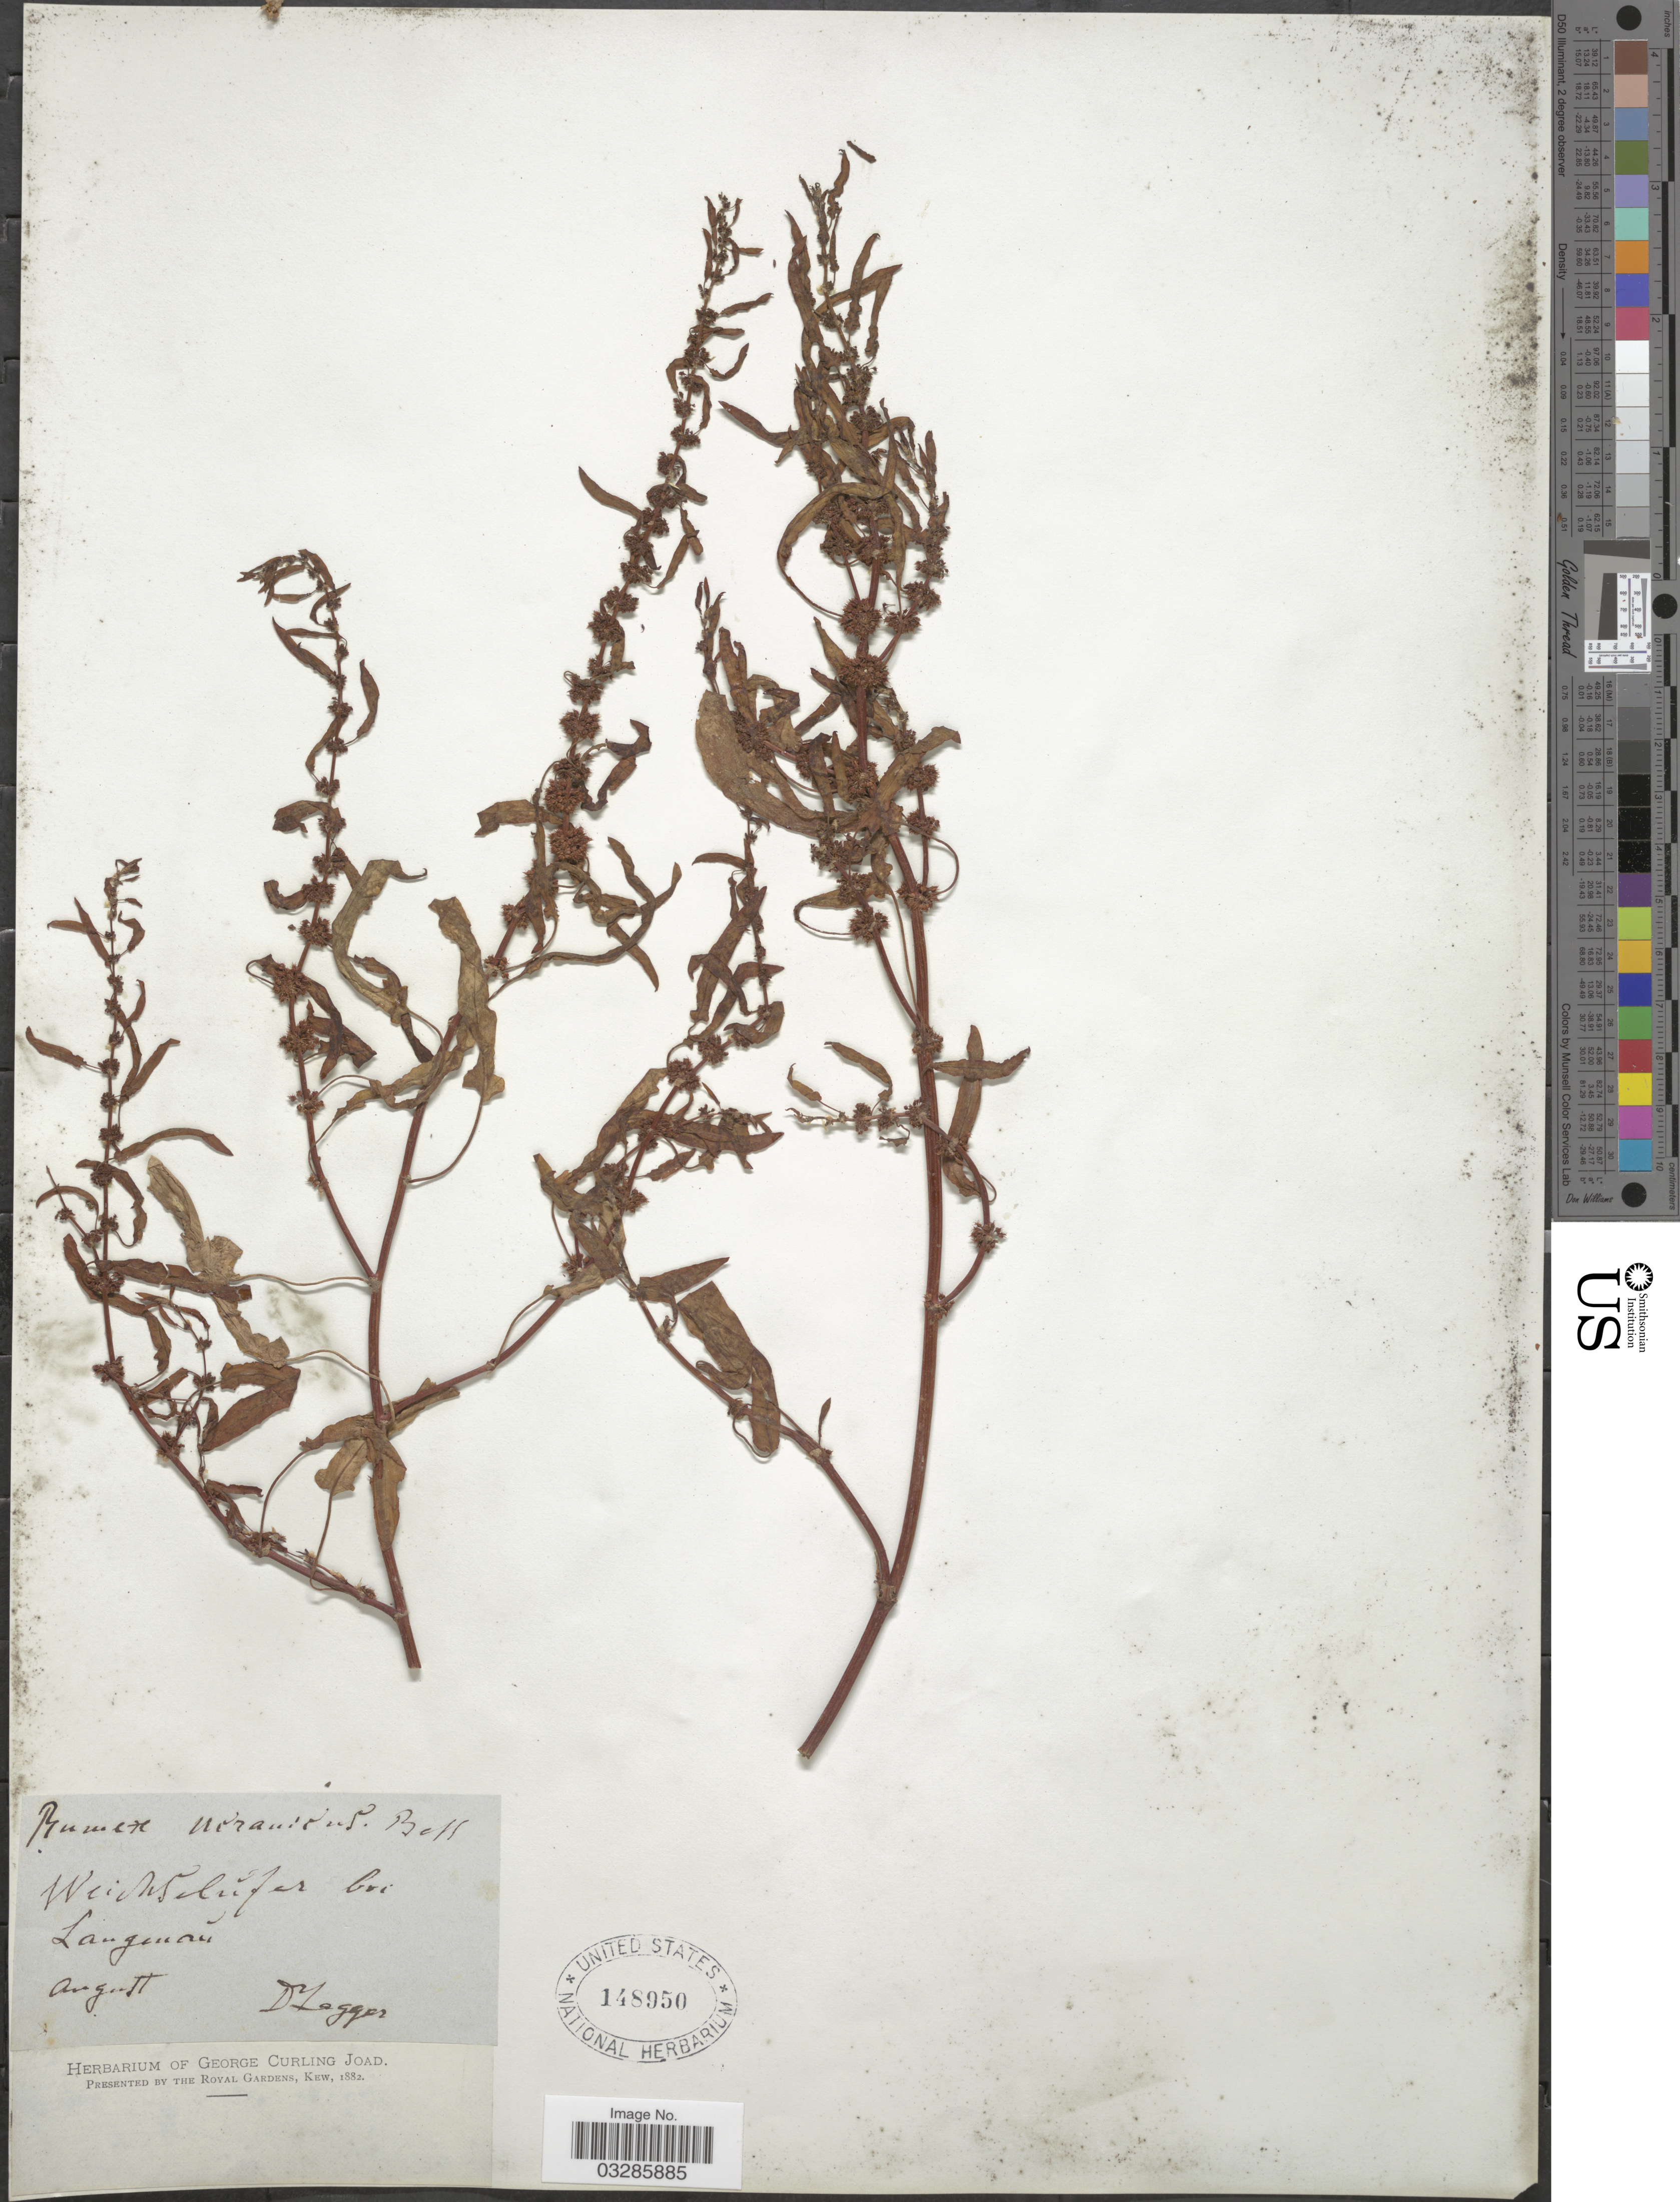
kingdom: Plantae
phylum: Tracheophyta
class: Magnoliopsida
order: Caryophyllales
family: Polygonaceae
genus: Rumex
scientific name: Rumex ucranicus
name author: Fisch. ex Spreng.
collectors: F. J. Lagger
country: Germany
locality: Weihschueifer [interpreted] bei Langenau.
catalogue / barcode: US 148950